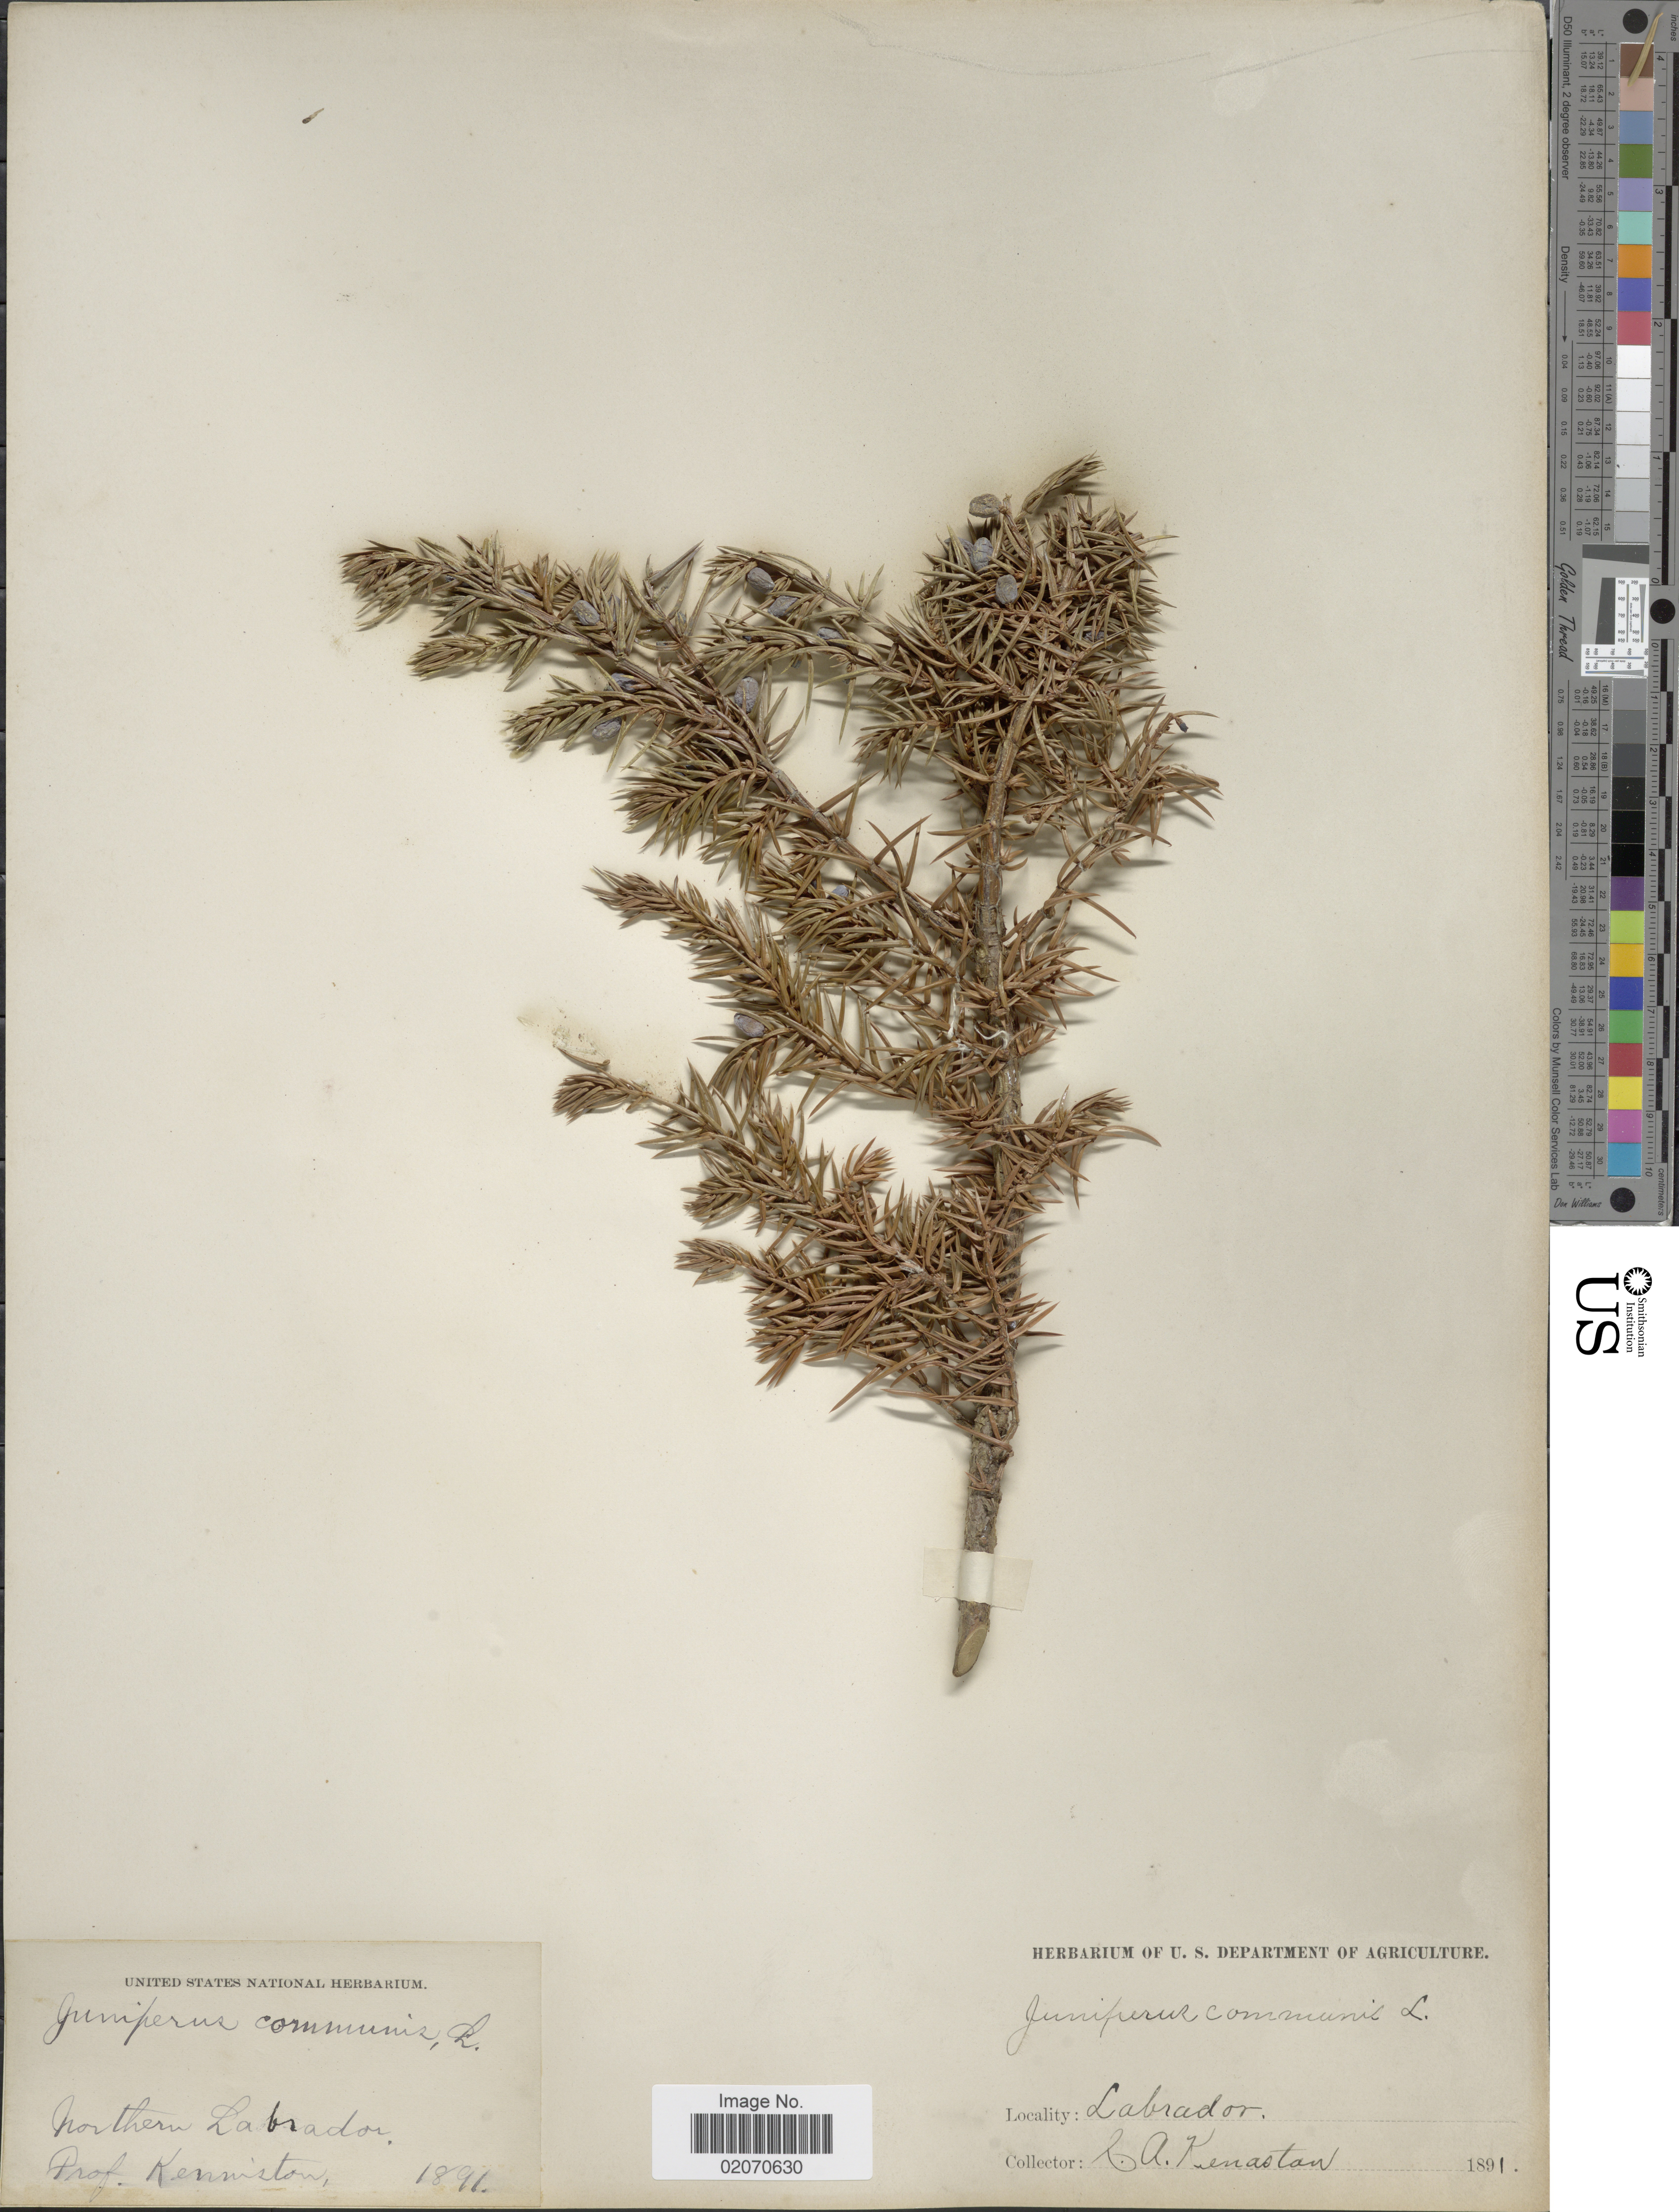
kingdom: Plantae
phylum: Tracheophyta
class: Pinopsida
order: Pinales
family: Cupressaceae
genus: Juniperus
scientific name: Juniperus communis var. depressa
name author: Pursh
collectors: C. A. Kenaston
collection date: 1891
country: Canada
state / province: Newfoundland and Labrador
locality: Labrador, Northern Labrador